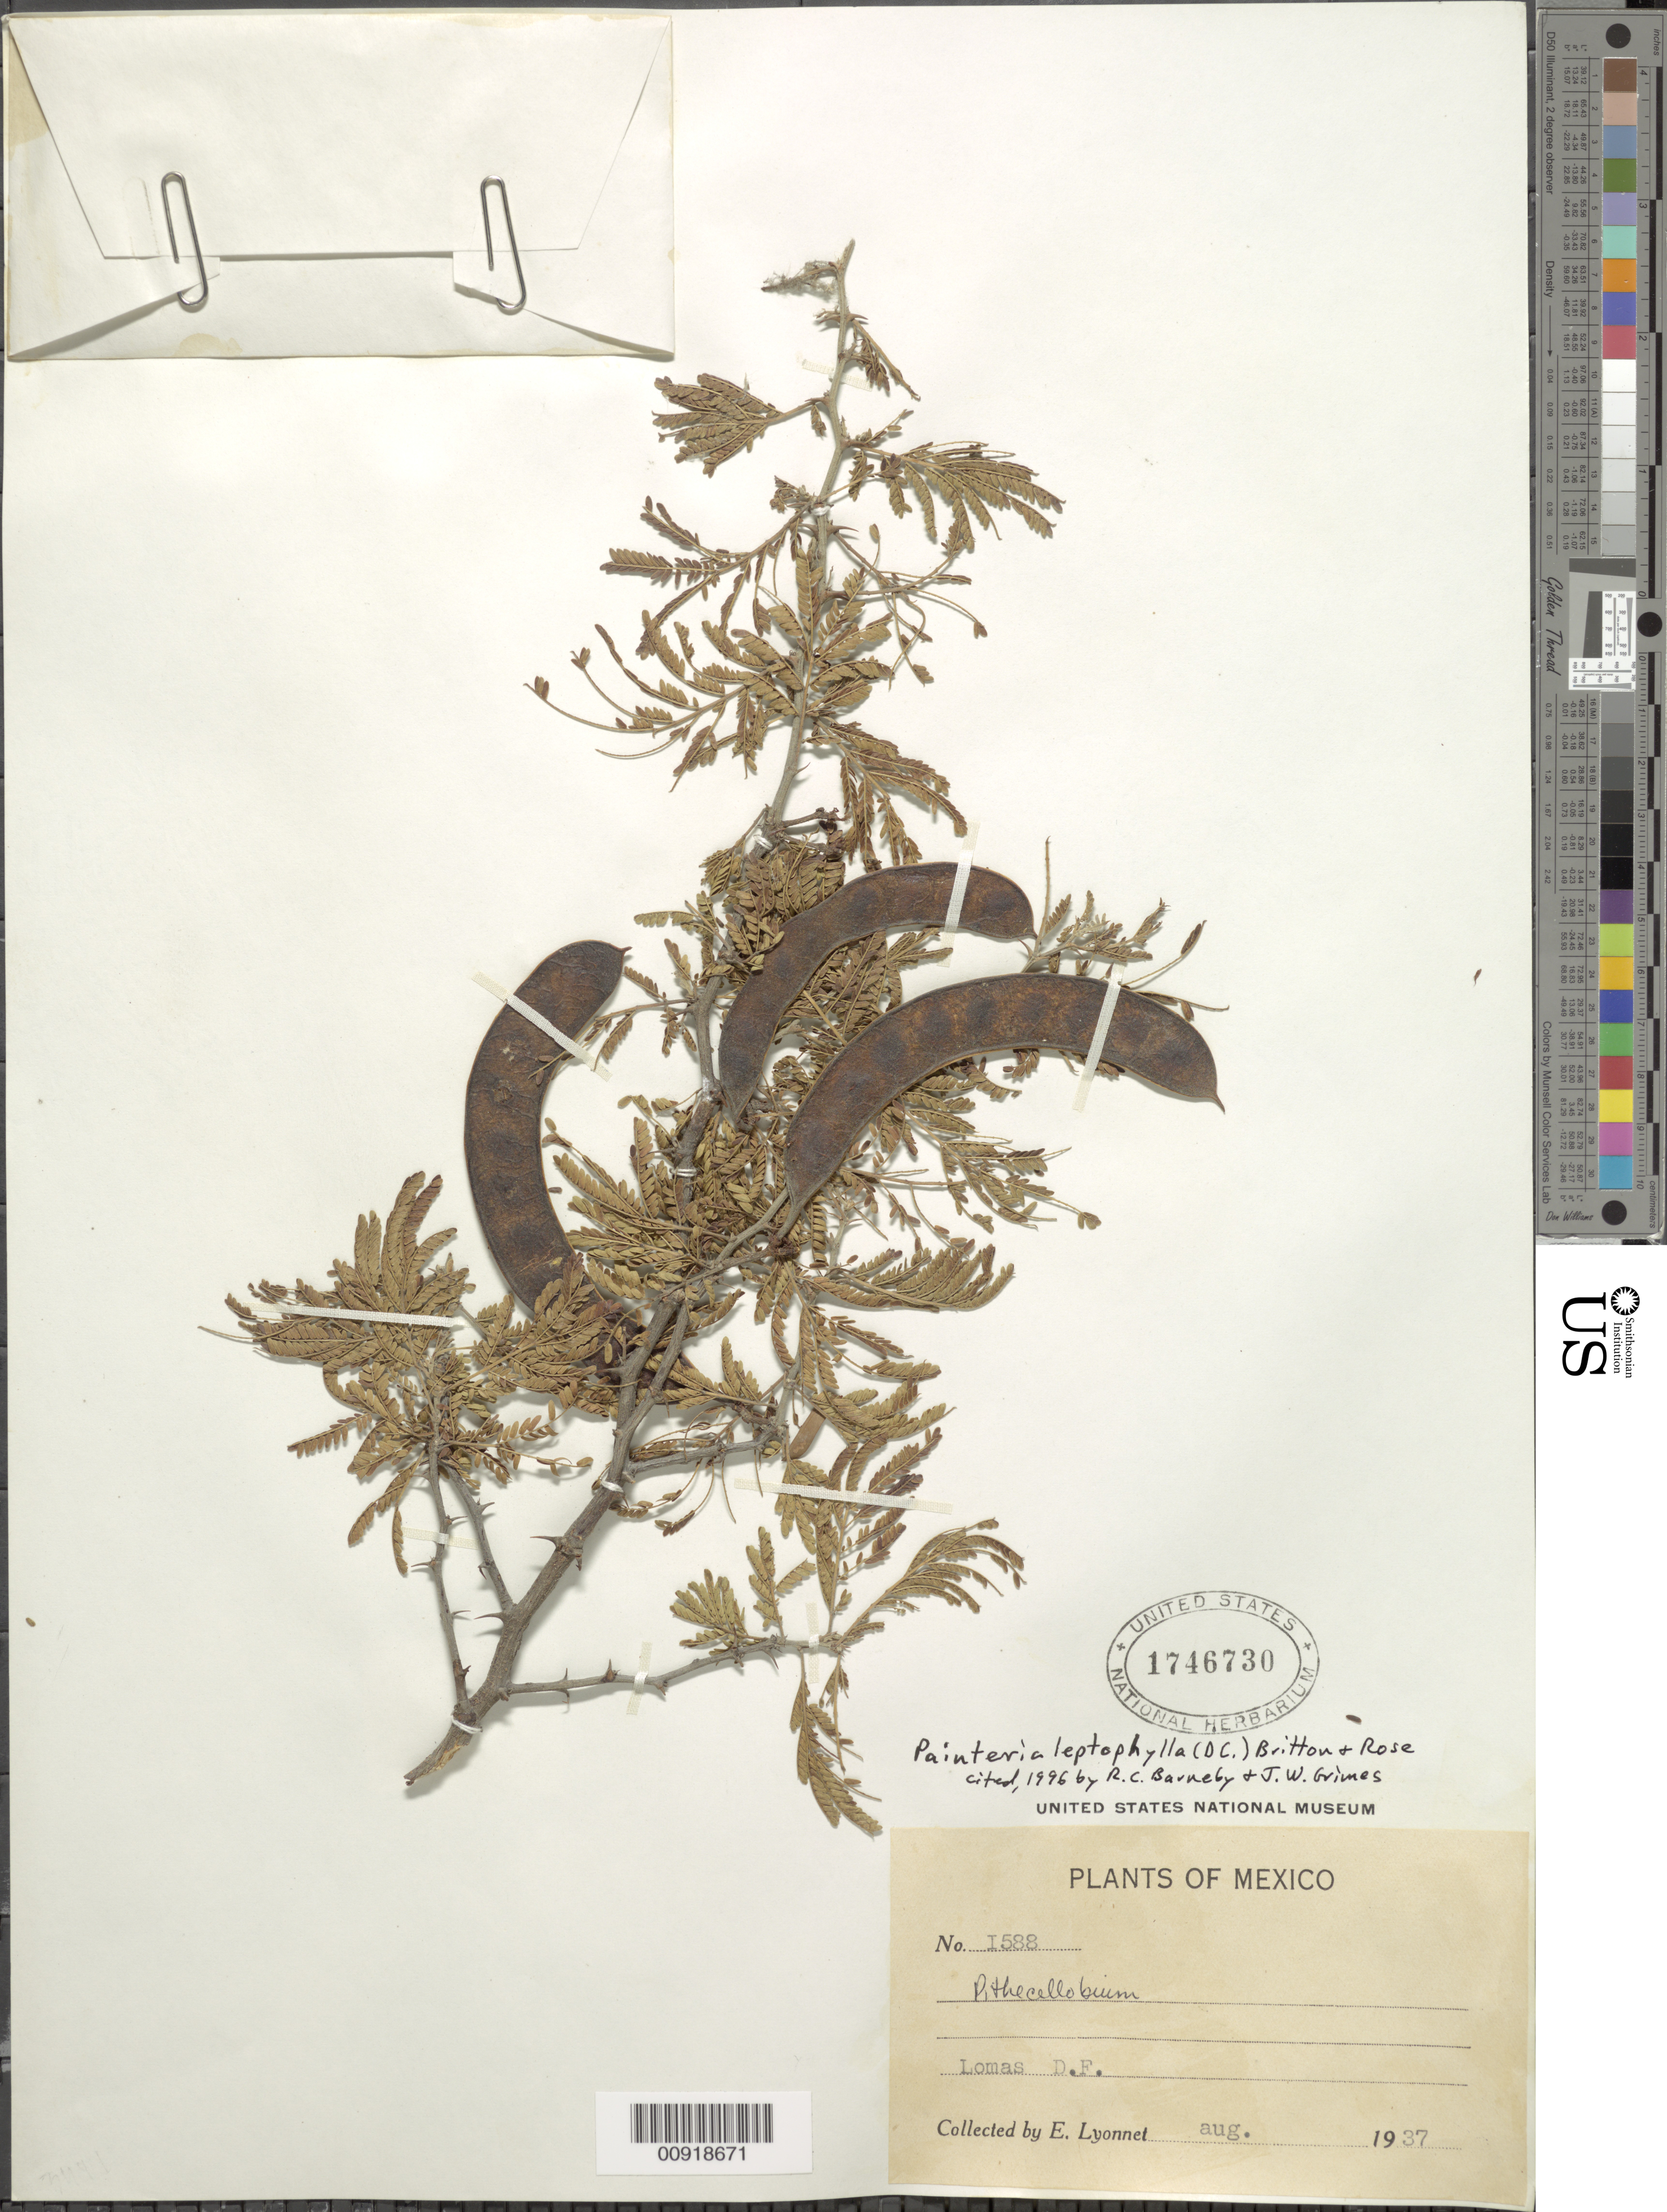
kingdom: Plantae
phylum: Tracheophyta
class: Magnoliopsida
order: Fabales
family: Fabaceae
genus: Ricoa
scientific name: Ricoa leptophylla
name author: (DC.) Duno & Torke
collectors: Bro. E. Lyonnet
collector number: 1588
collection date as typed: Aug 1937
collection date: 1937-08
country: Mexico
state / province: Distrito Federal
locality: Lomas, D.F.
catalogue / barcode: US 1746730